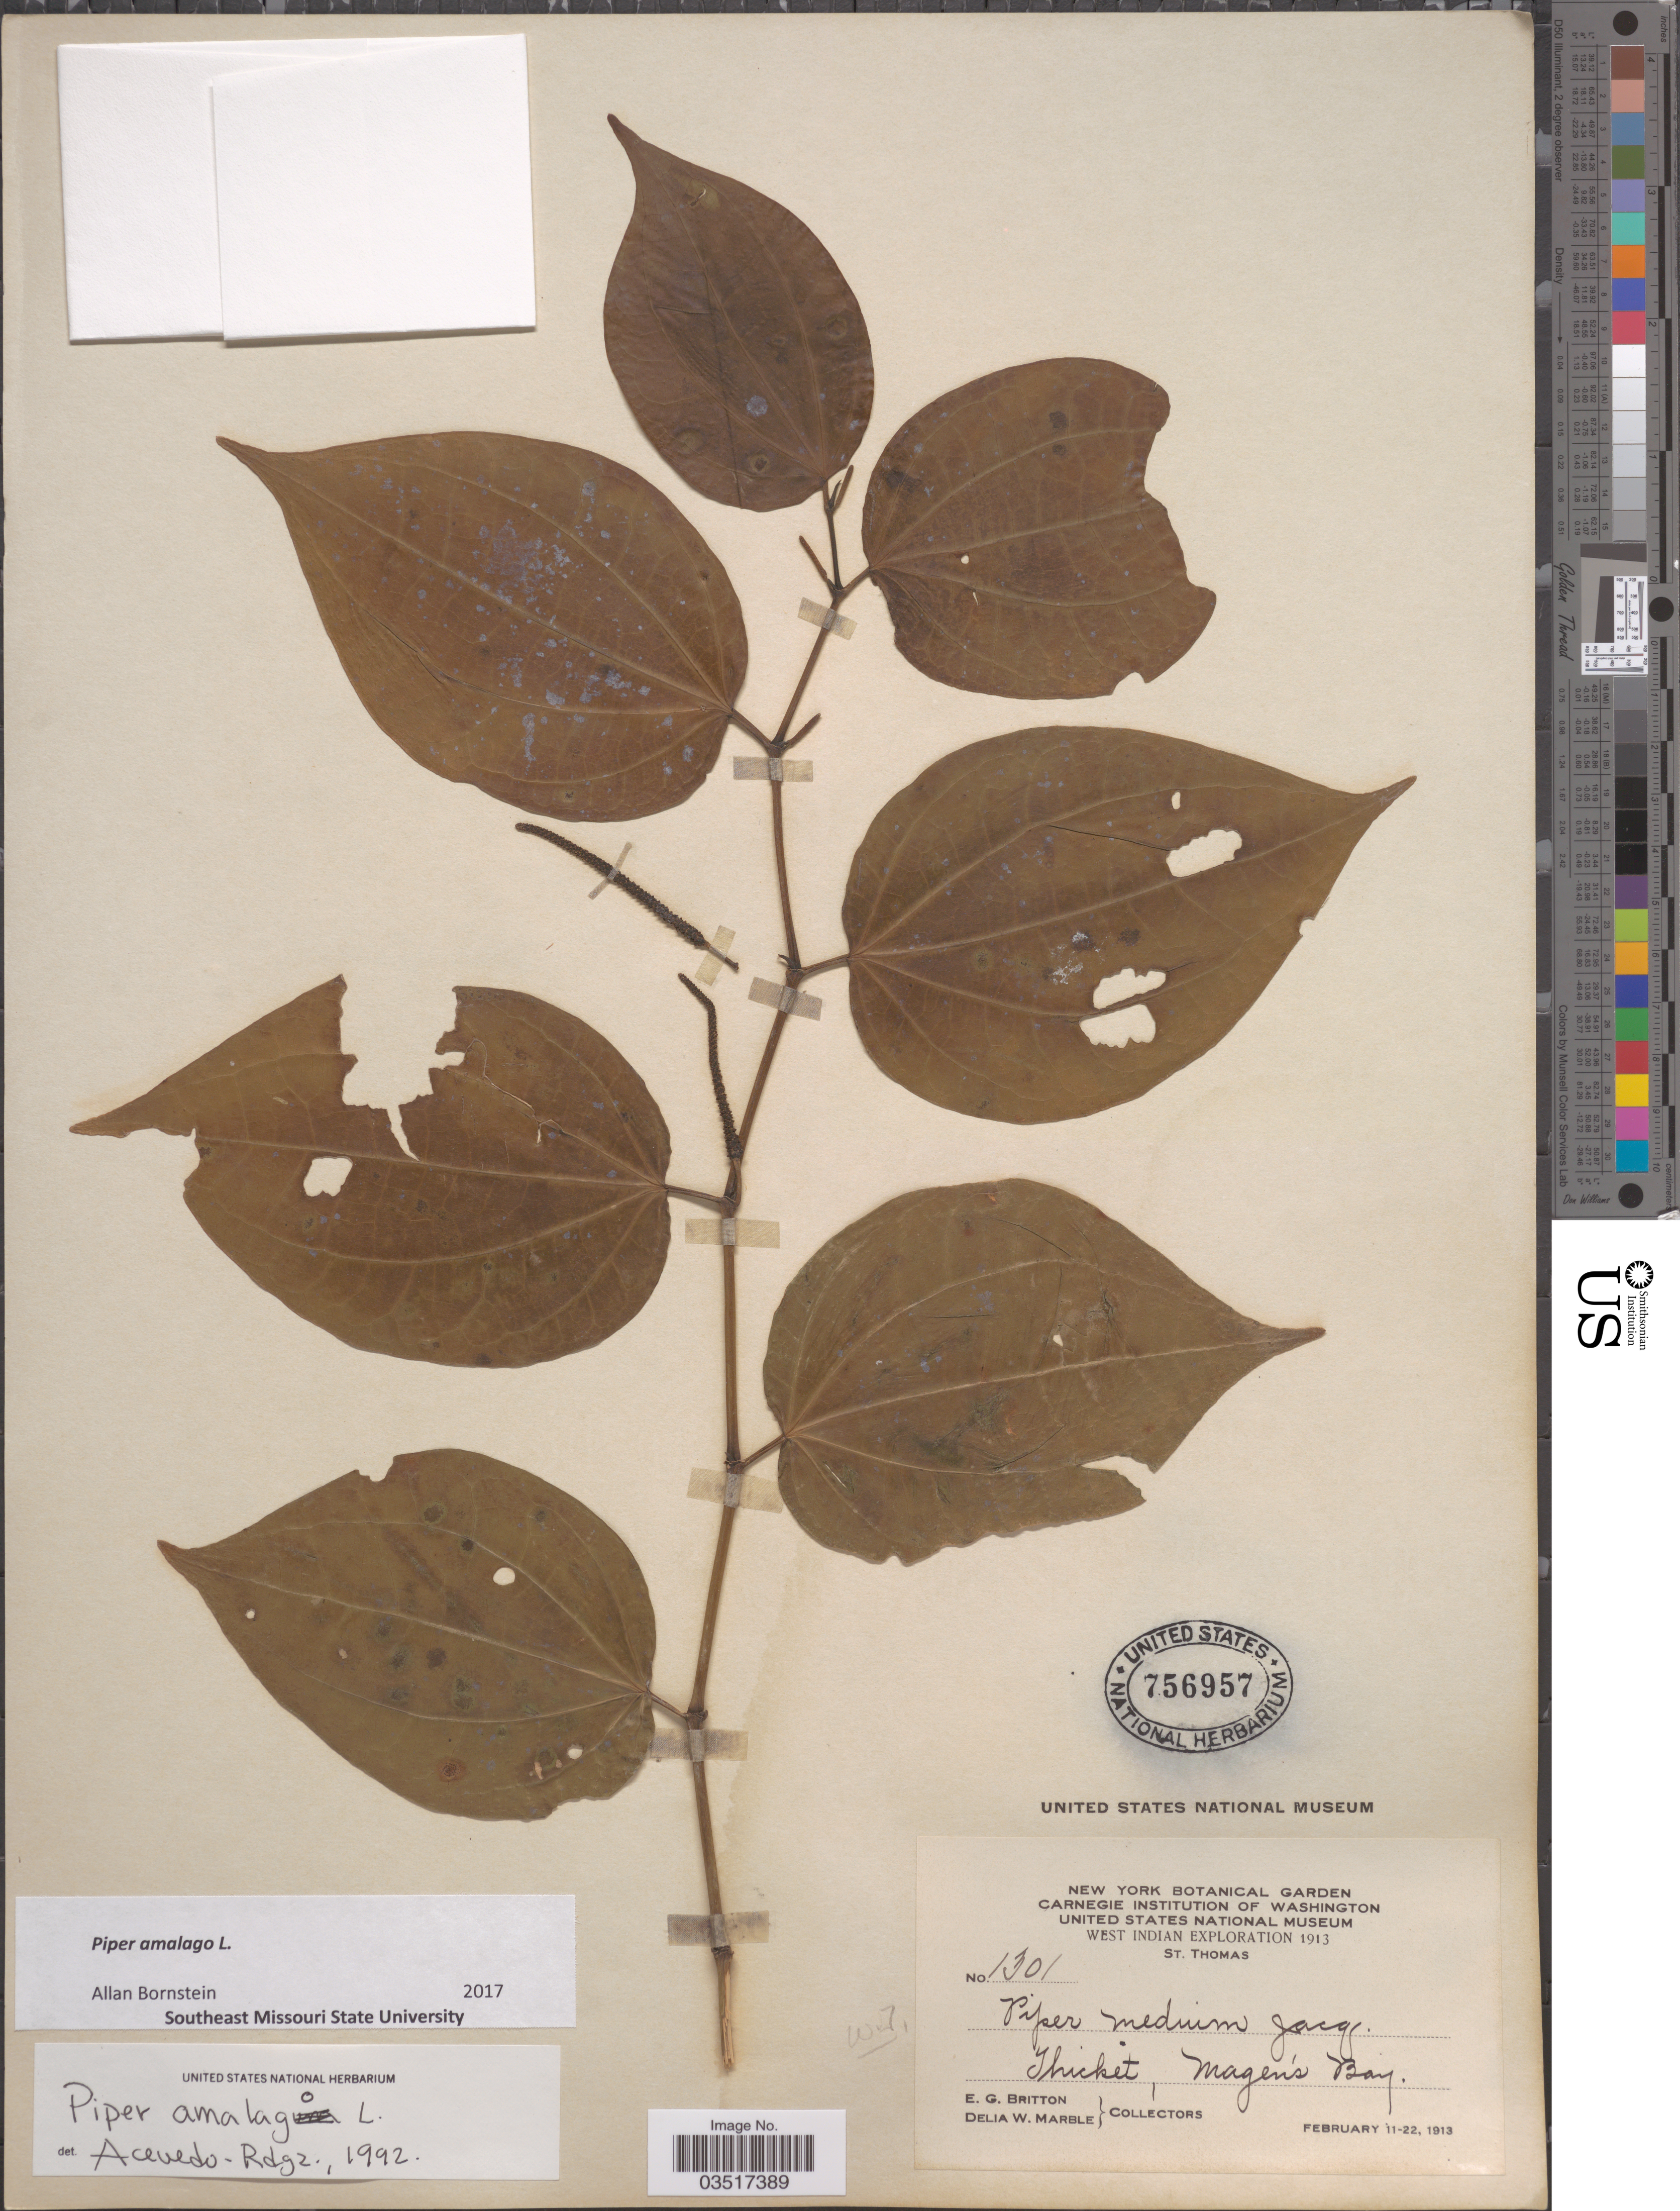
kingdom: Plantae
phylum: Tracheophyta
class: Magnoliopsida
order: Piperales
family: Piperaceae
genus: Piper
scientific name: Piper amalago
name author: L.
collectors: E. G. Britton & D. W. Marble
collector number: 1301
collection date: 1913-02-11/1913-02-22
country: U.S. Virgin Islands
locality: West Indian. St. Thomas. Thicket, Magen's Bay.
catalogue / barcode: US 756957